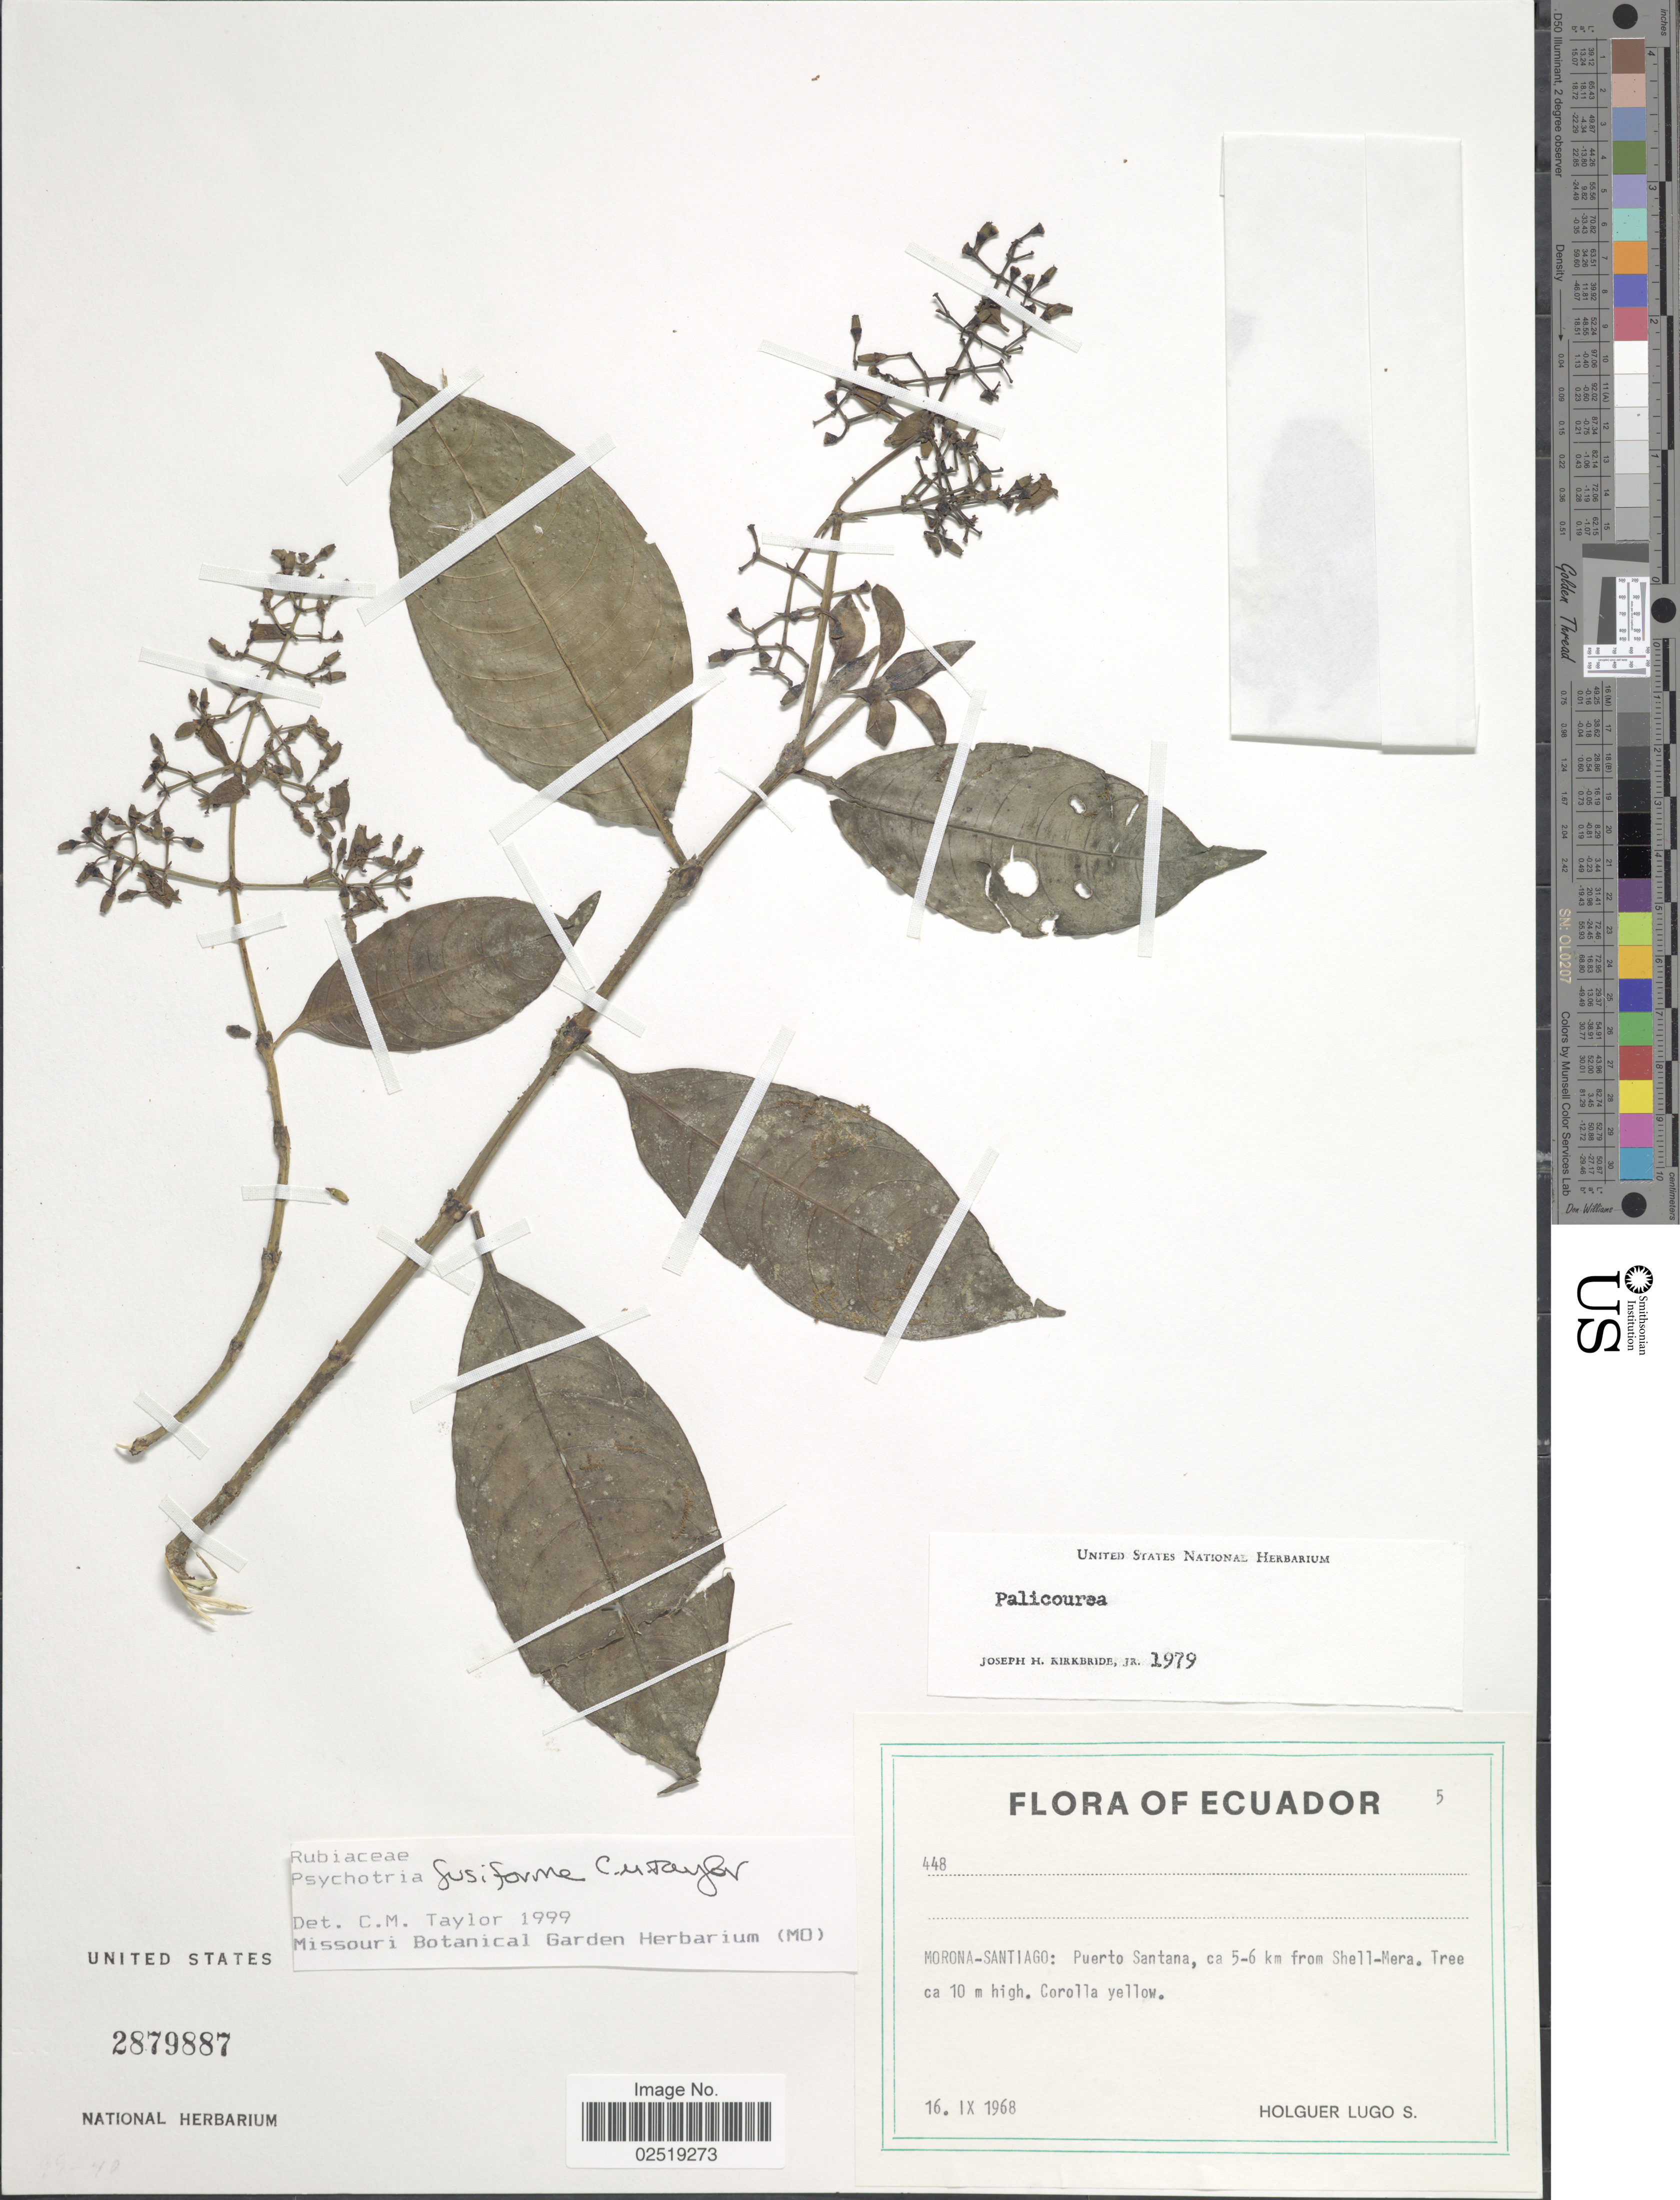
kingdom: Plantae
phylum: Tracheophyta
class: Magnoliopsida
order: Gentianales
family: Rubiaceae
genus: Psychotria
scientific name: Psychotria fusiformis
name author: C.M. Taylor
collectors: H. Lugo S.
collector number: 448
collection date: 1968-09-16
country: Ecuador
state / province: Morona-Santiago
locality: Puerto Santana, ca 5-6 km from Shell-Mera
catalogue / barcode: US 2879887